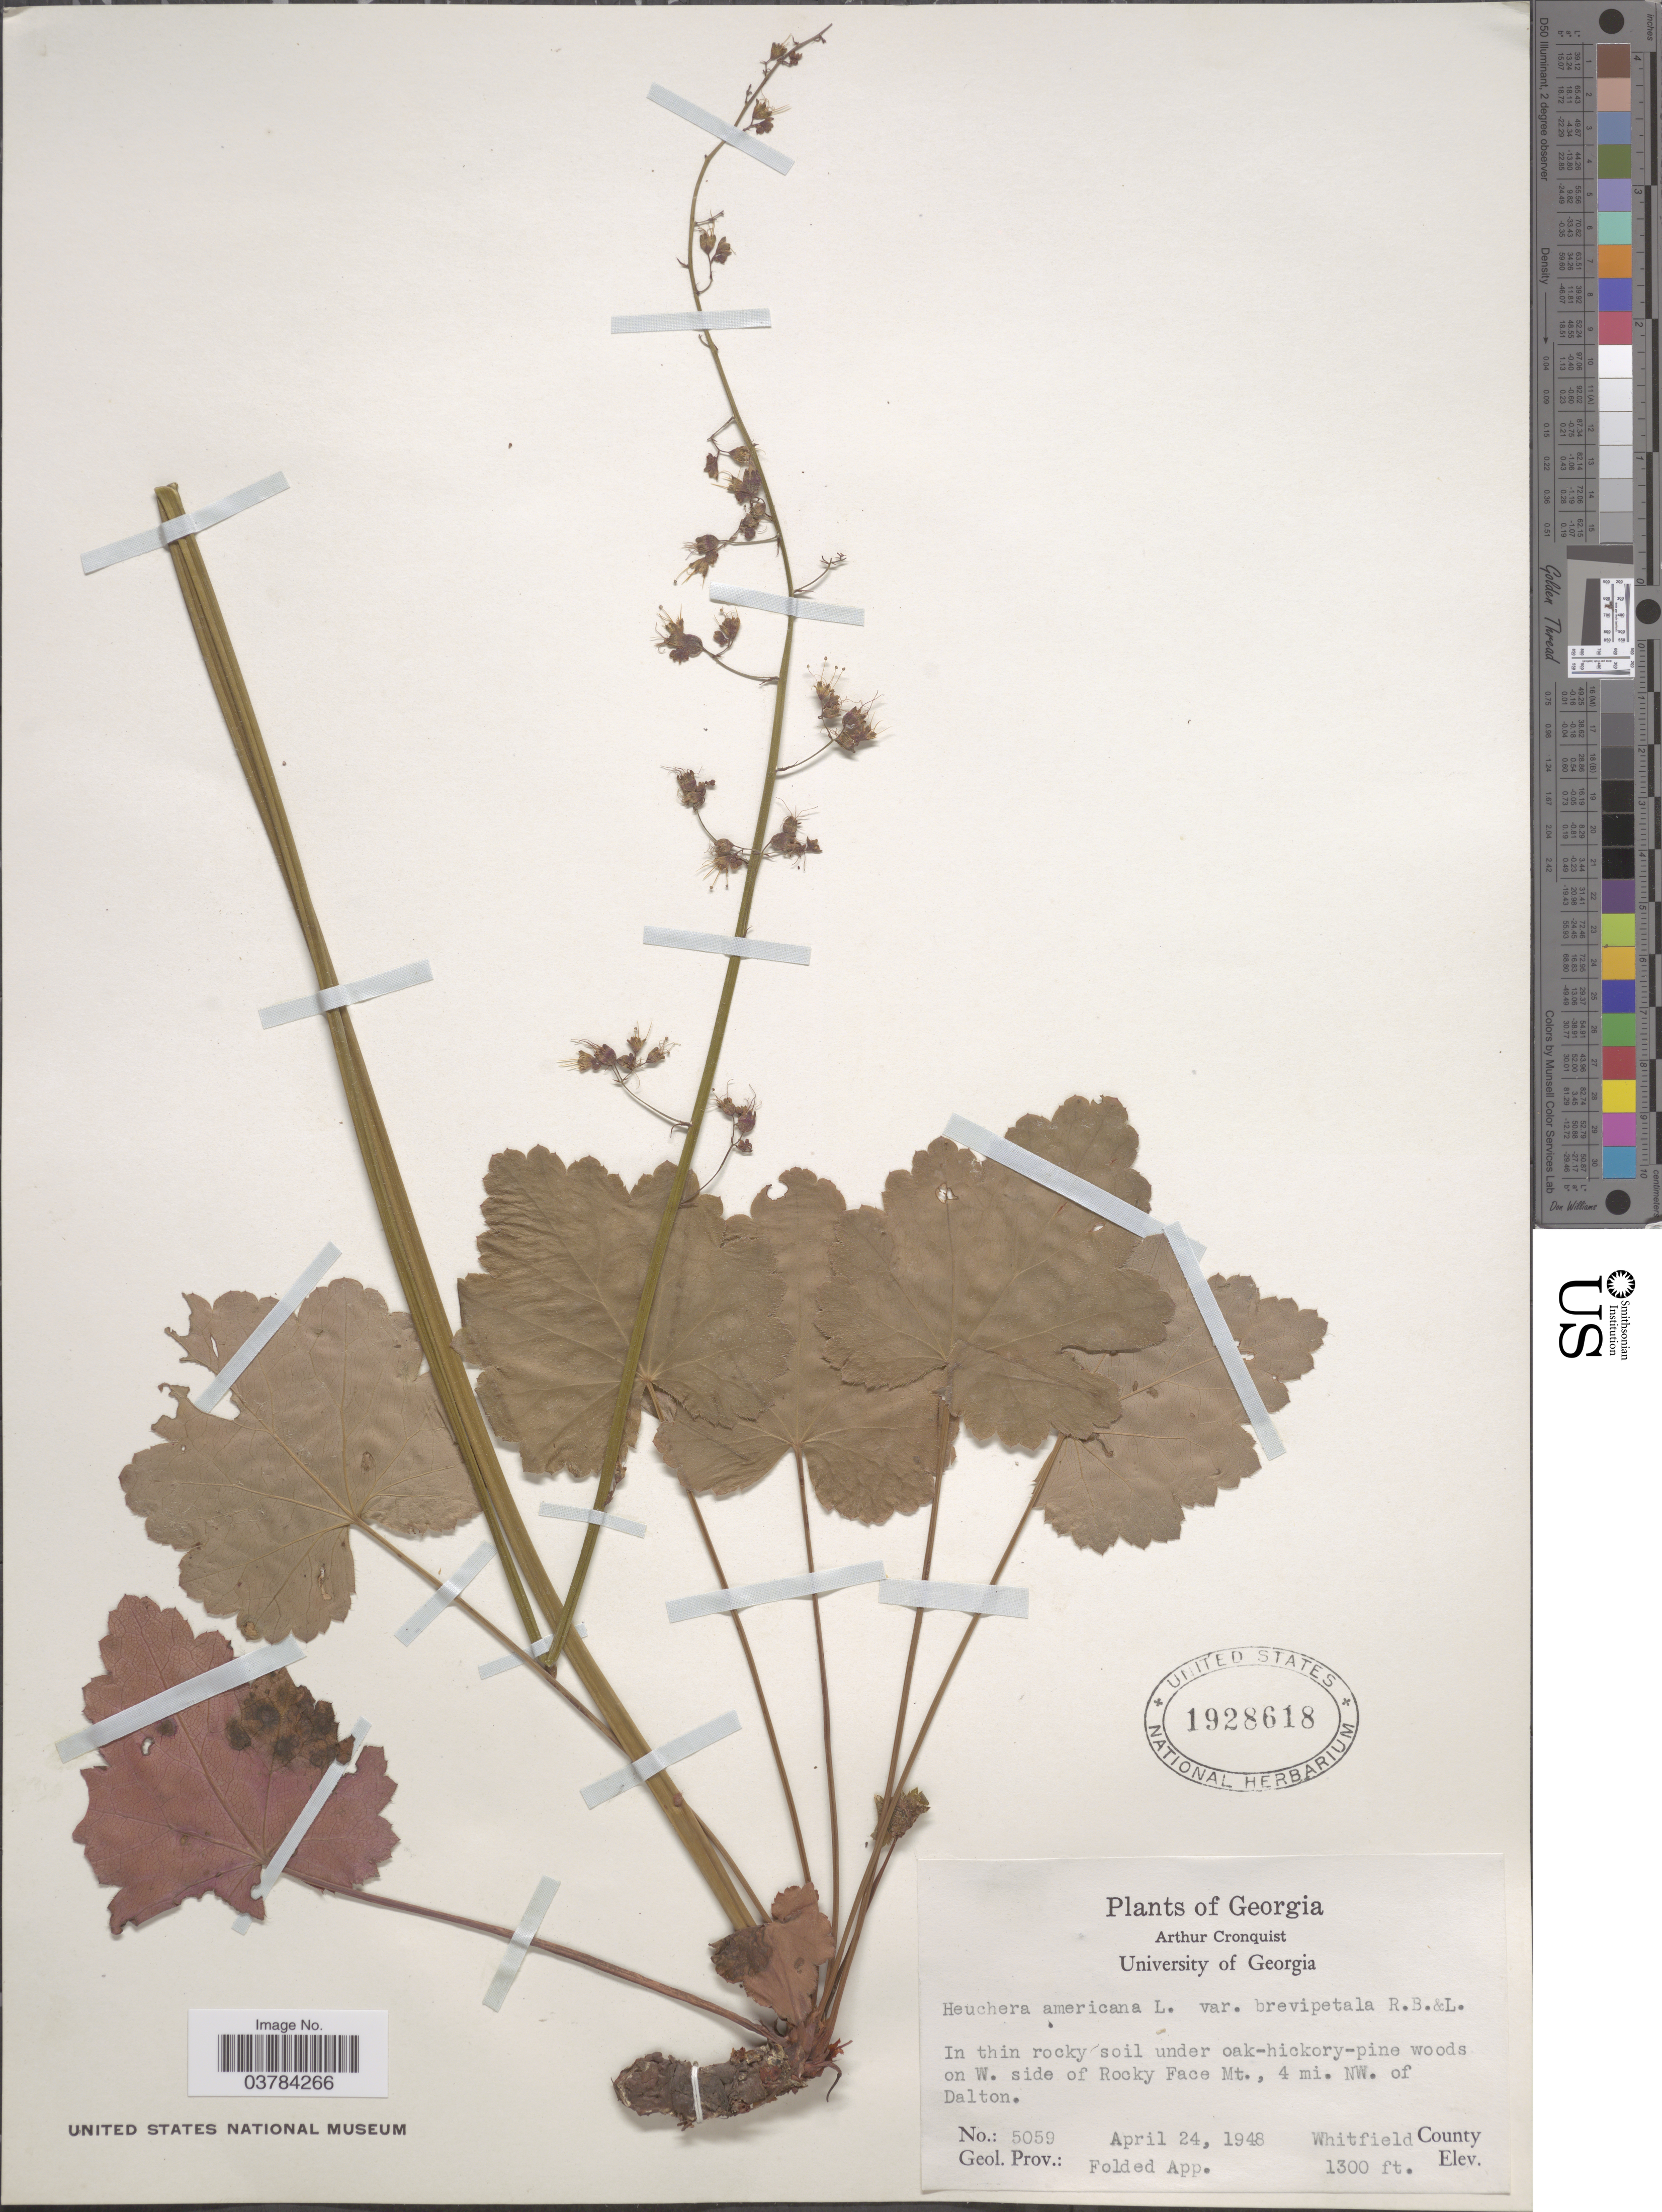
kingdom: Plantae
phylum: Tracheophyta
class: Magnoliopsida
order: Saxifragales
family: Saxifragaceae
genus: Heuchera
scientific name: Heuchera americana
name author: L.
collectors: A. J. Cronquist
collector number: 5059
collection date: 1948-04-24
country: United States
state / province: Georgia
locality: In thin rocky soil under oak-hickory-pine woods on W. side of Rocky Face Mt., 4 mi. NW. of Dalton. Whitfield County. Geol. Prov.: Folded App.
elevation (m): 396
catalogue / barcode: US 1928618